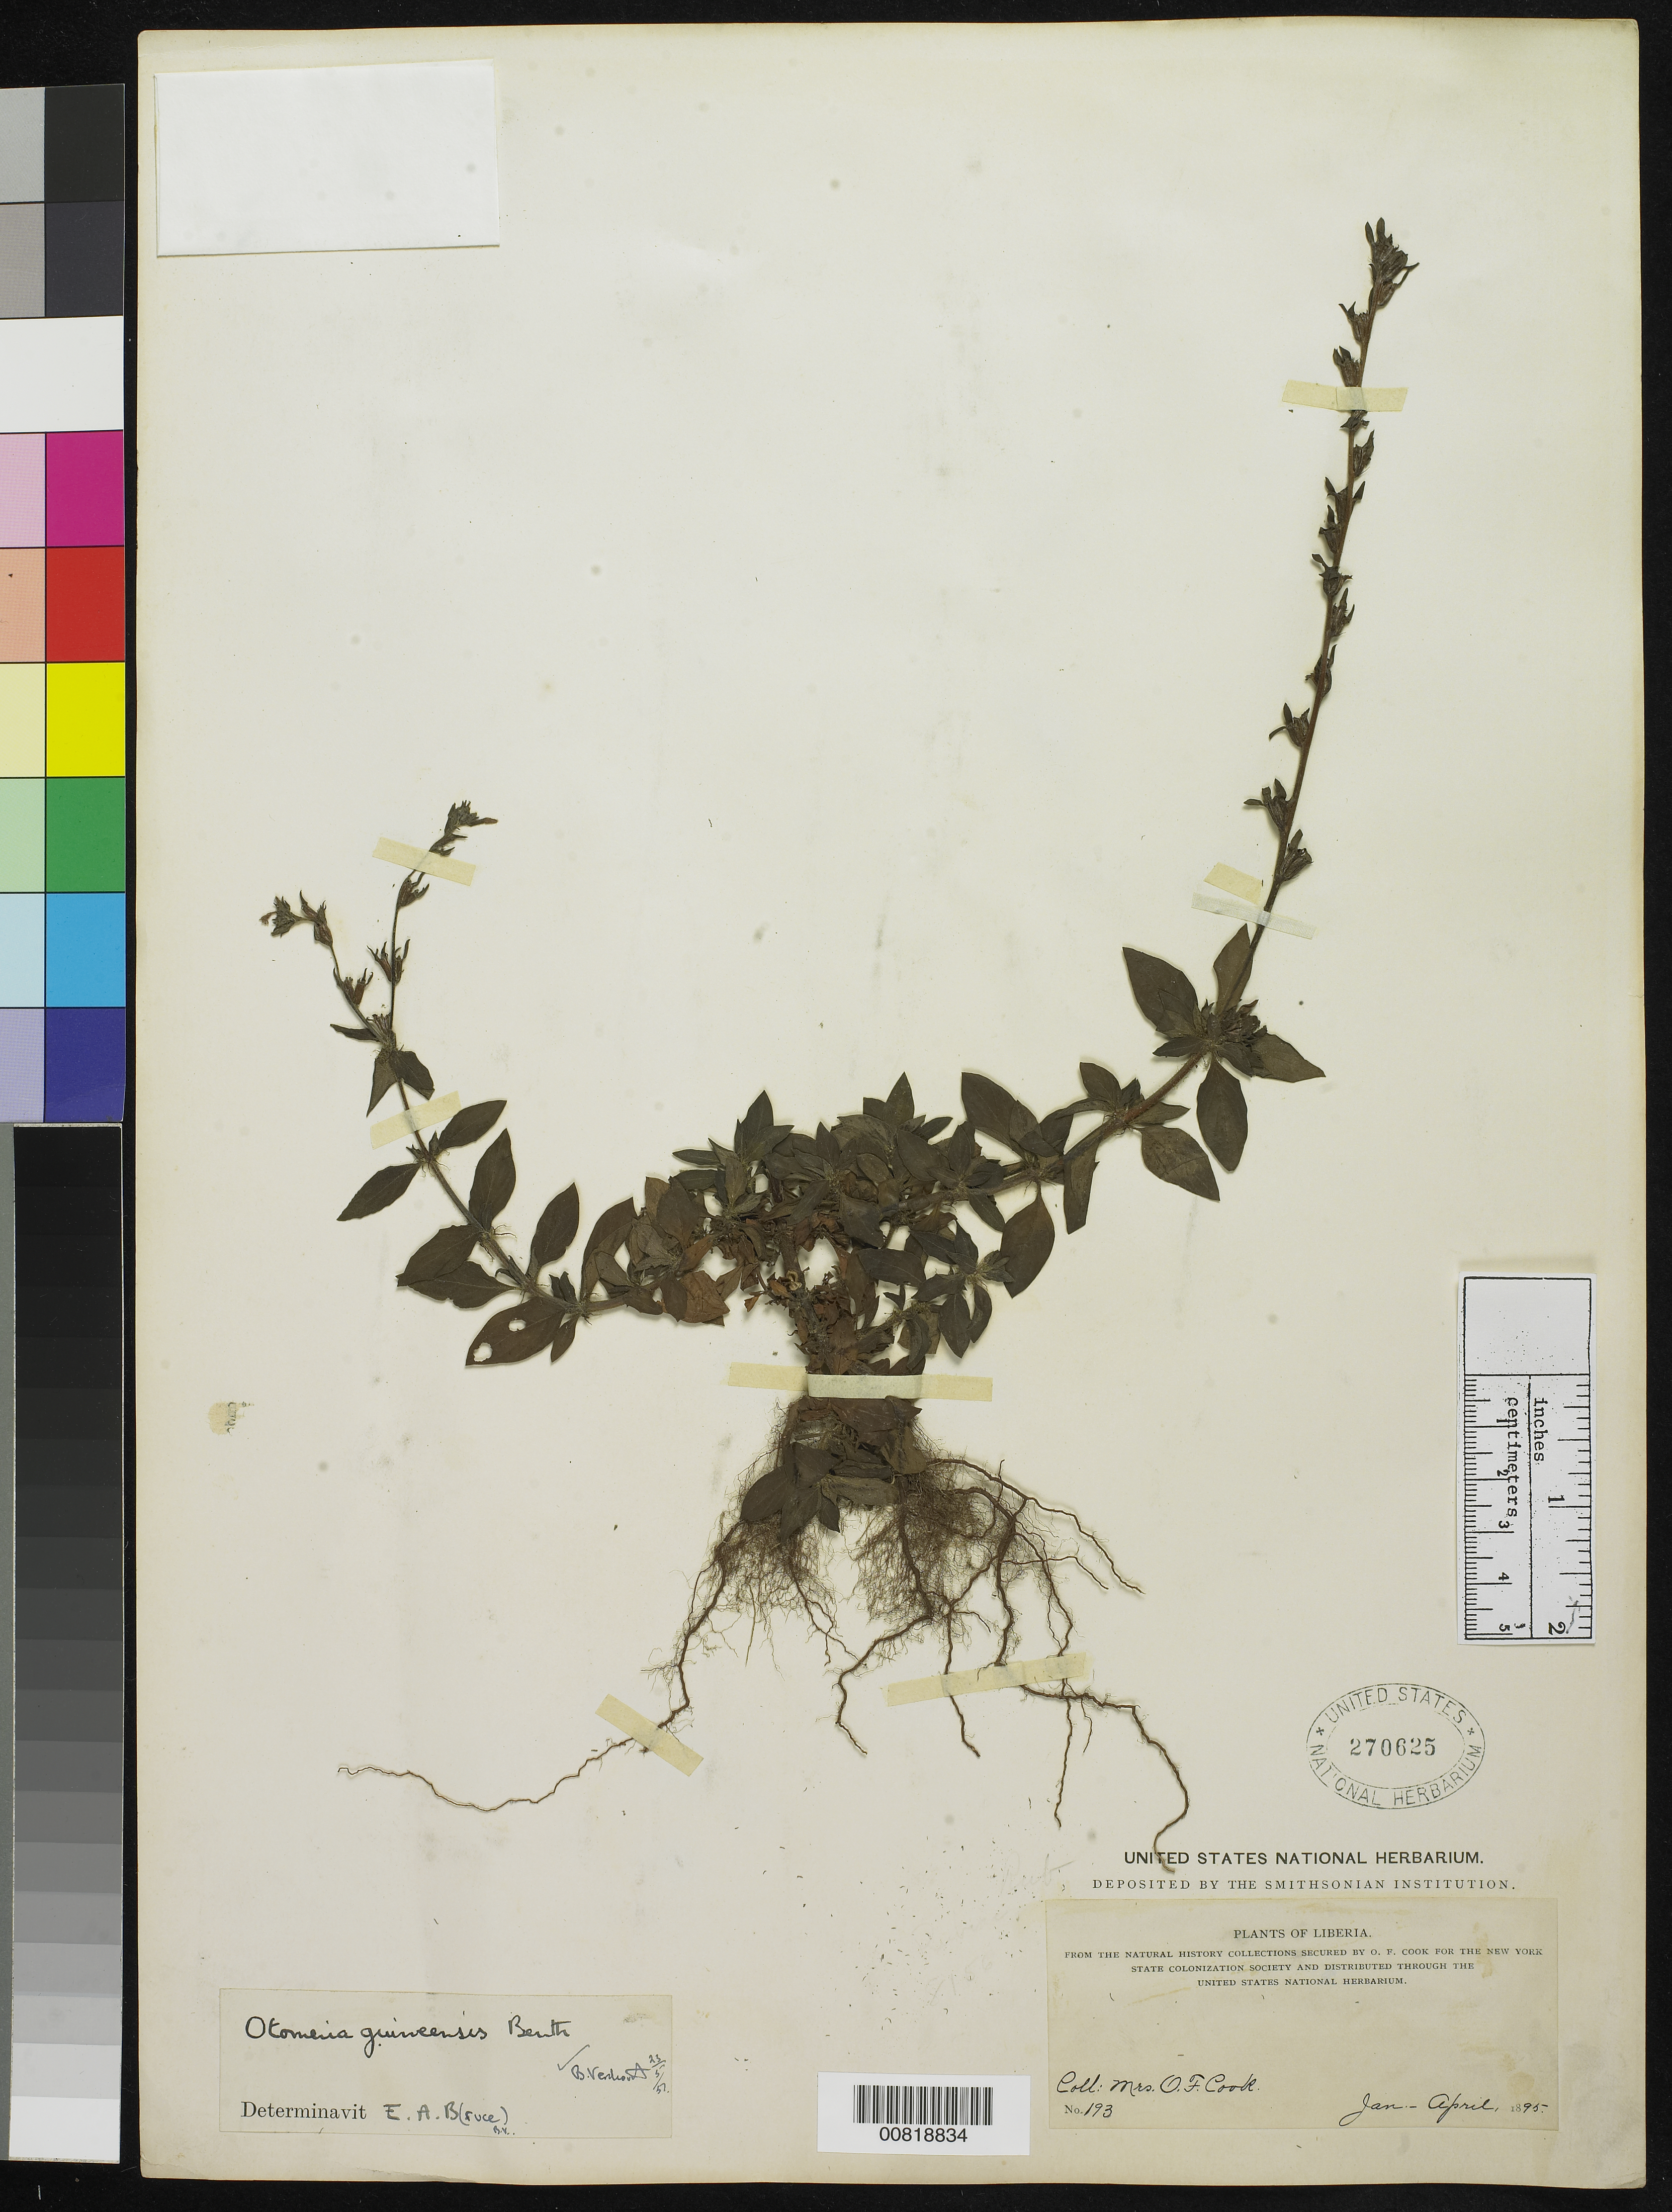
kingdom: Plantae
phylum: Tracheophyta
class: Magnoliopsida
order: Gentianales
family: Rubiaceae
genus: Otomeria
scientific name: Otomeria guineensis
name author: Benth.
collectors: Alice C. Cook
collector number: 193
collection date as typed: Jan 1895 to -- Apr 1895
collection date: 1895-01/1895-04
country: Liberia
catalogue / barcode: US 270625